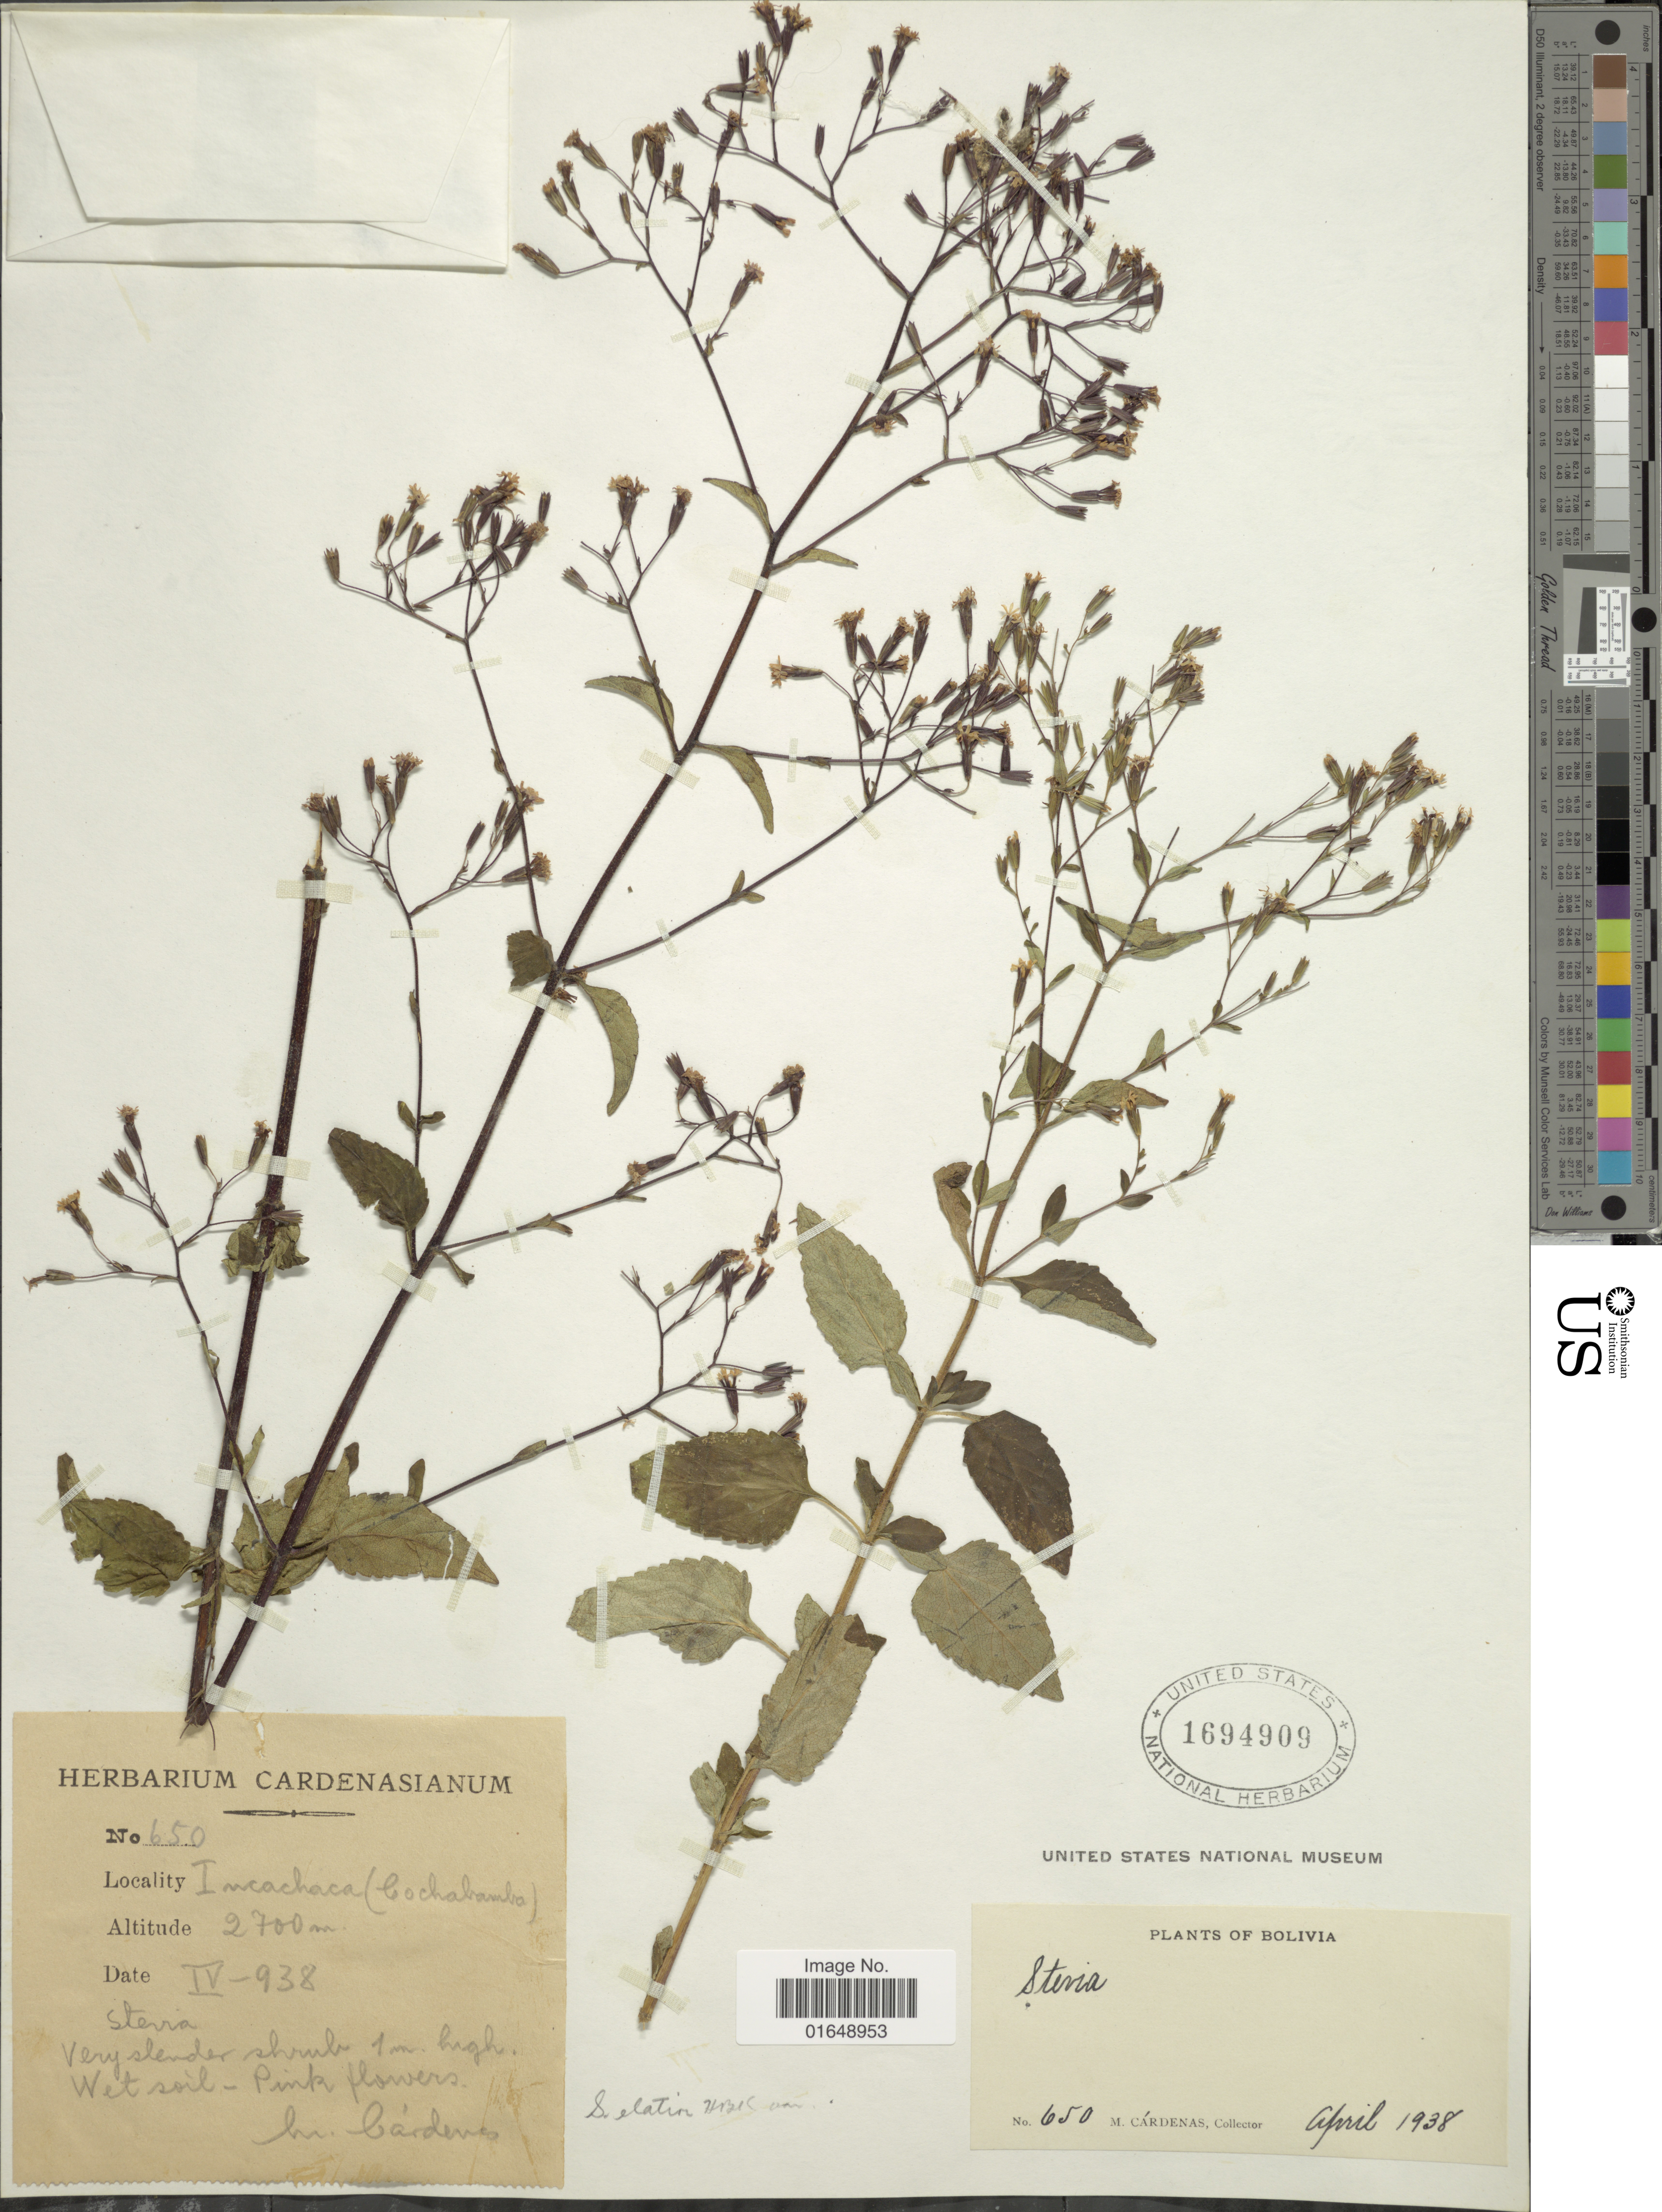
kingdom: Plantae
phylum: Tracheophyta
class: Magnoliopsida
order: Asterales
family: Asteraceae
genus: Stevia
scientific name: Stevia wageneri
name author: Hieron.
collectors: M. Cárdenas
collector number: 650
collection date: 1938-04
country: Bolivia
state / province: Cochabamba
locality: Incachaca.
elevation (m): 2700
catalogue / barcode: US 1694909